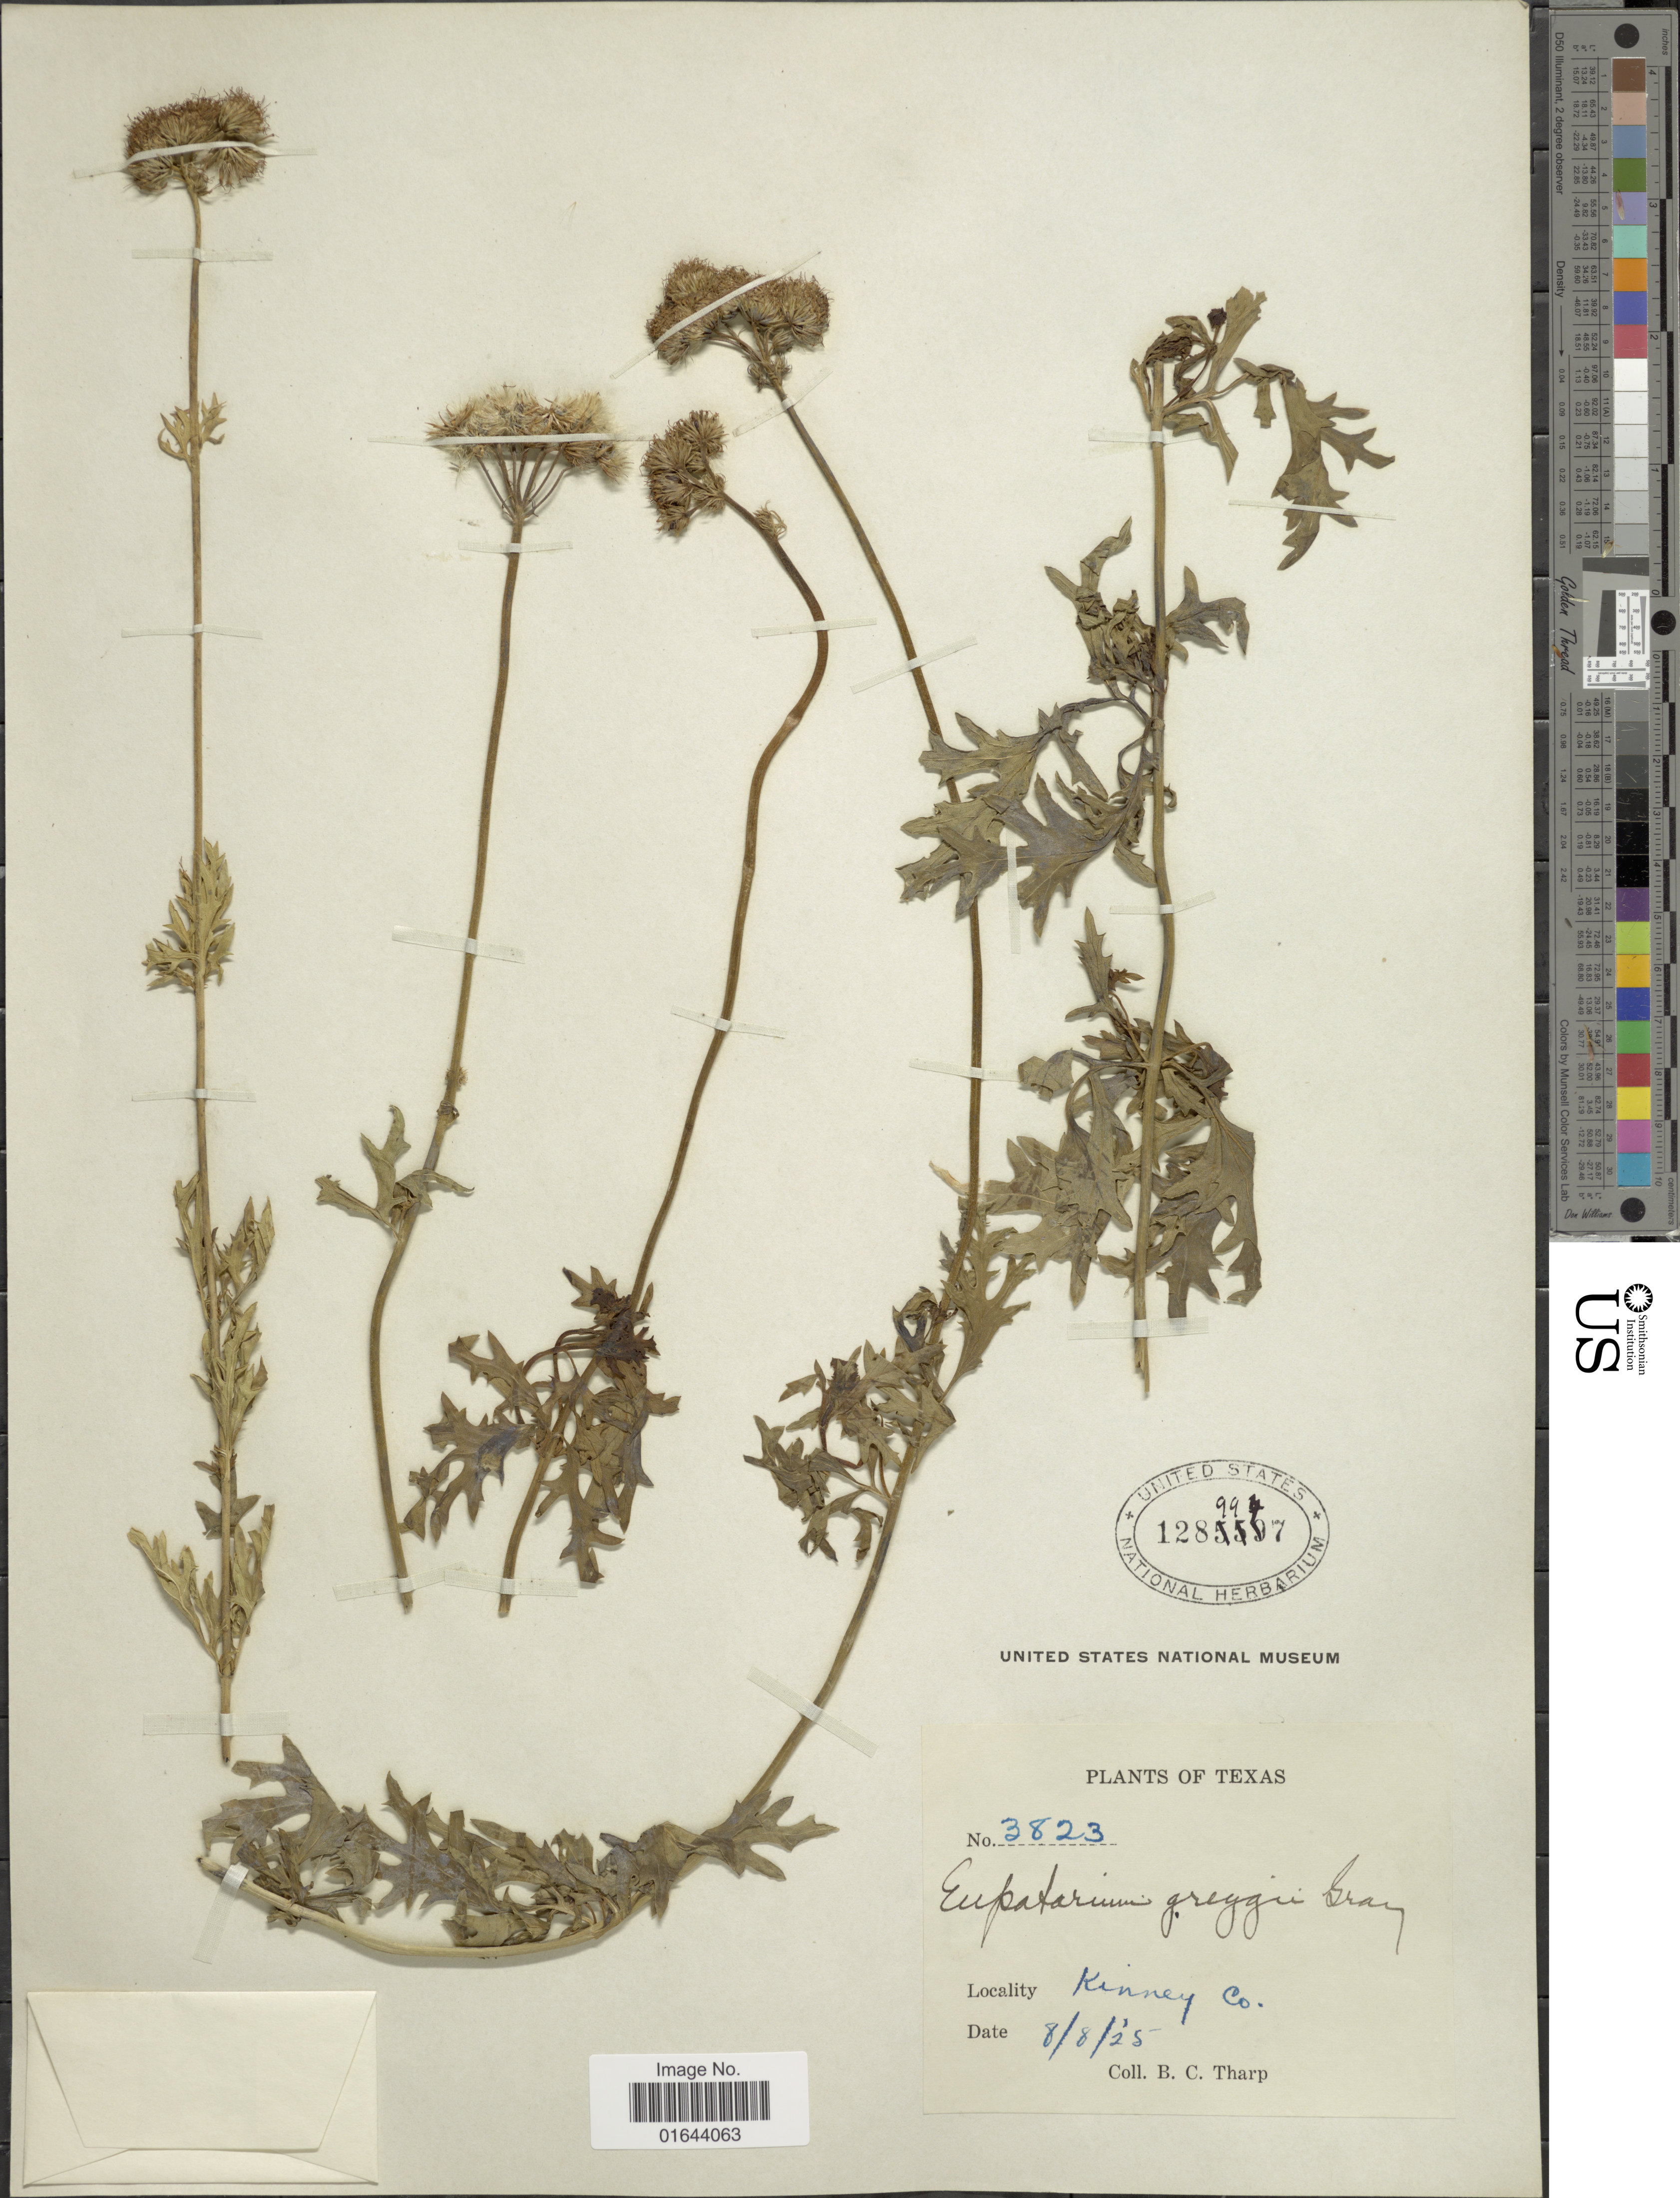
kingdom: Plantae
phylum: Tracheophyta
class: Magnoliopsida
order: Asterales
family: Asteraceae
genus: Conoclinium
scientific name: Conoclinium greggii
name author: (A. Gray) Small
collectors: B. C. Tharp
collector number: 3823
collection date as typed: Transcribed d/m/y: 8/8/25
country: United States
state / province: Texas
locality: Kinney Co.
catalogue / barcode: US 1289947